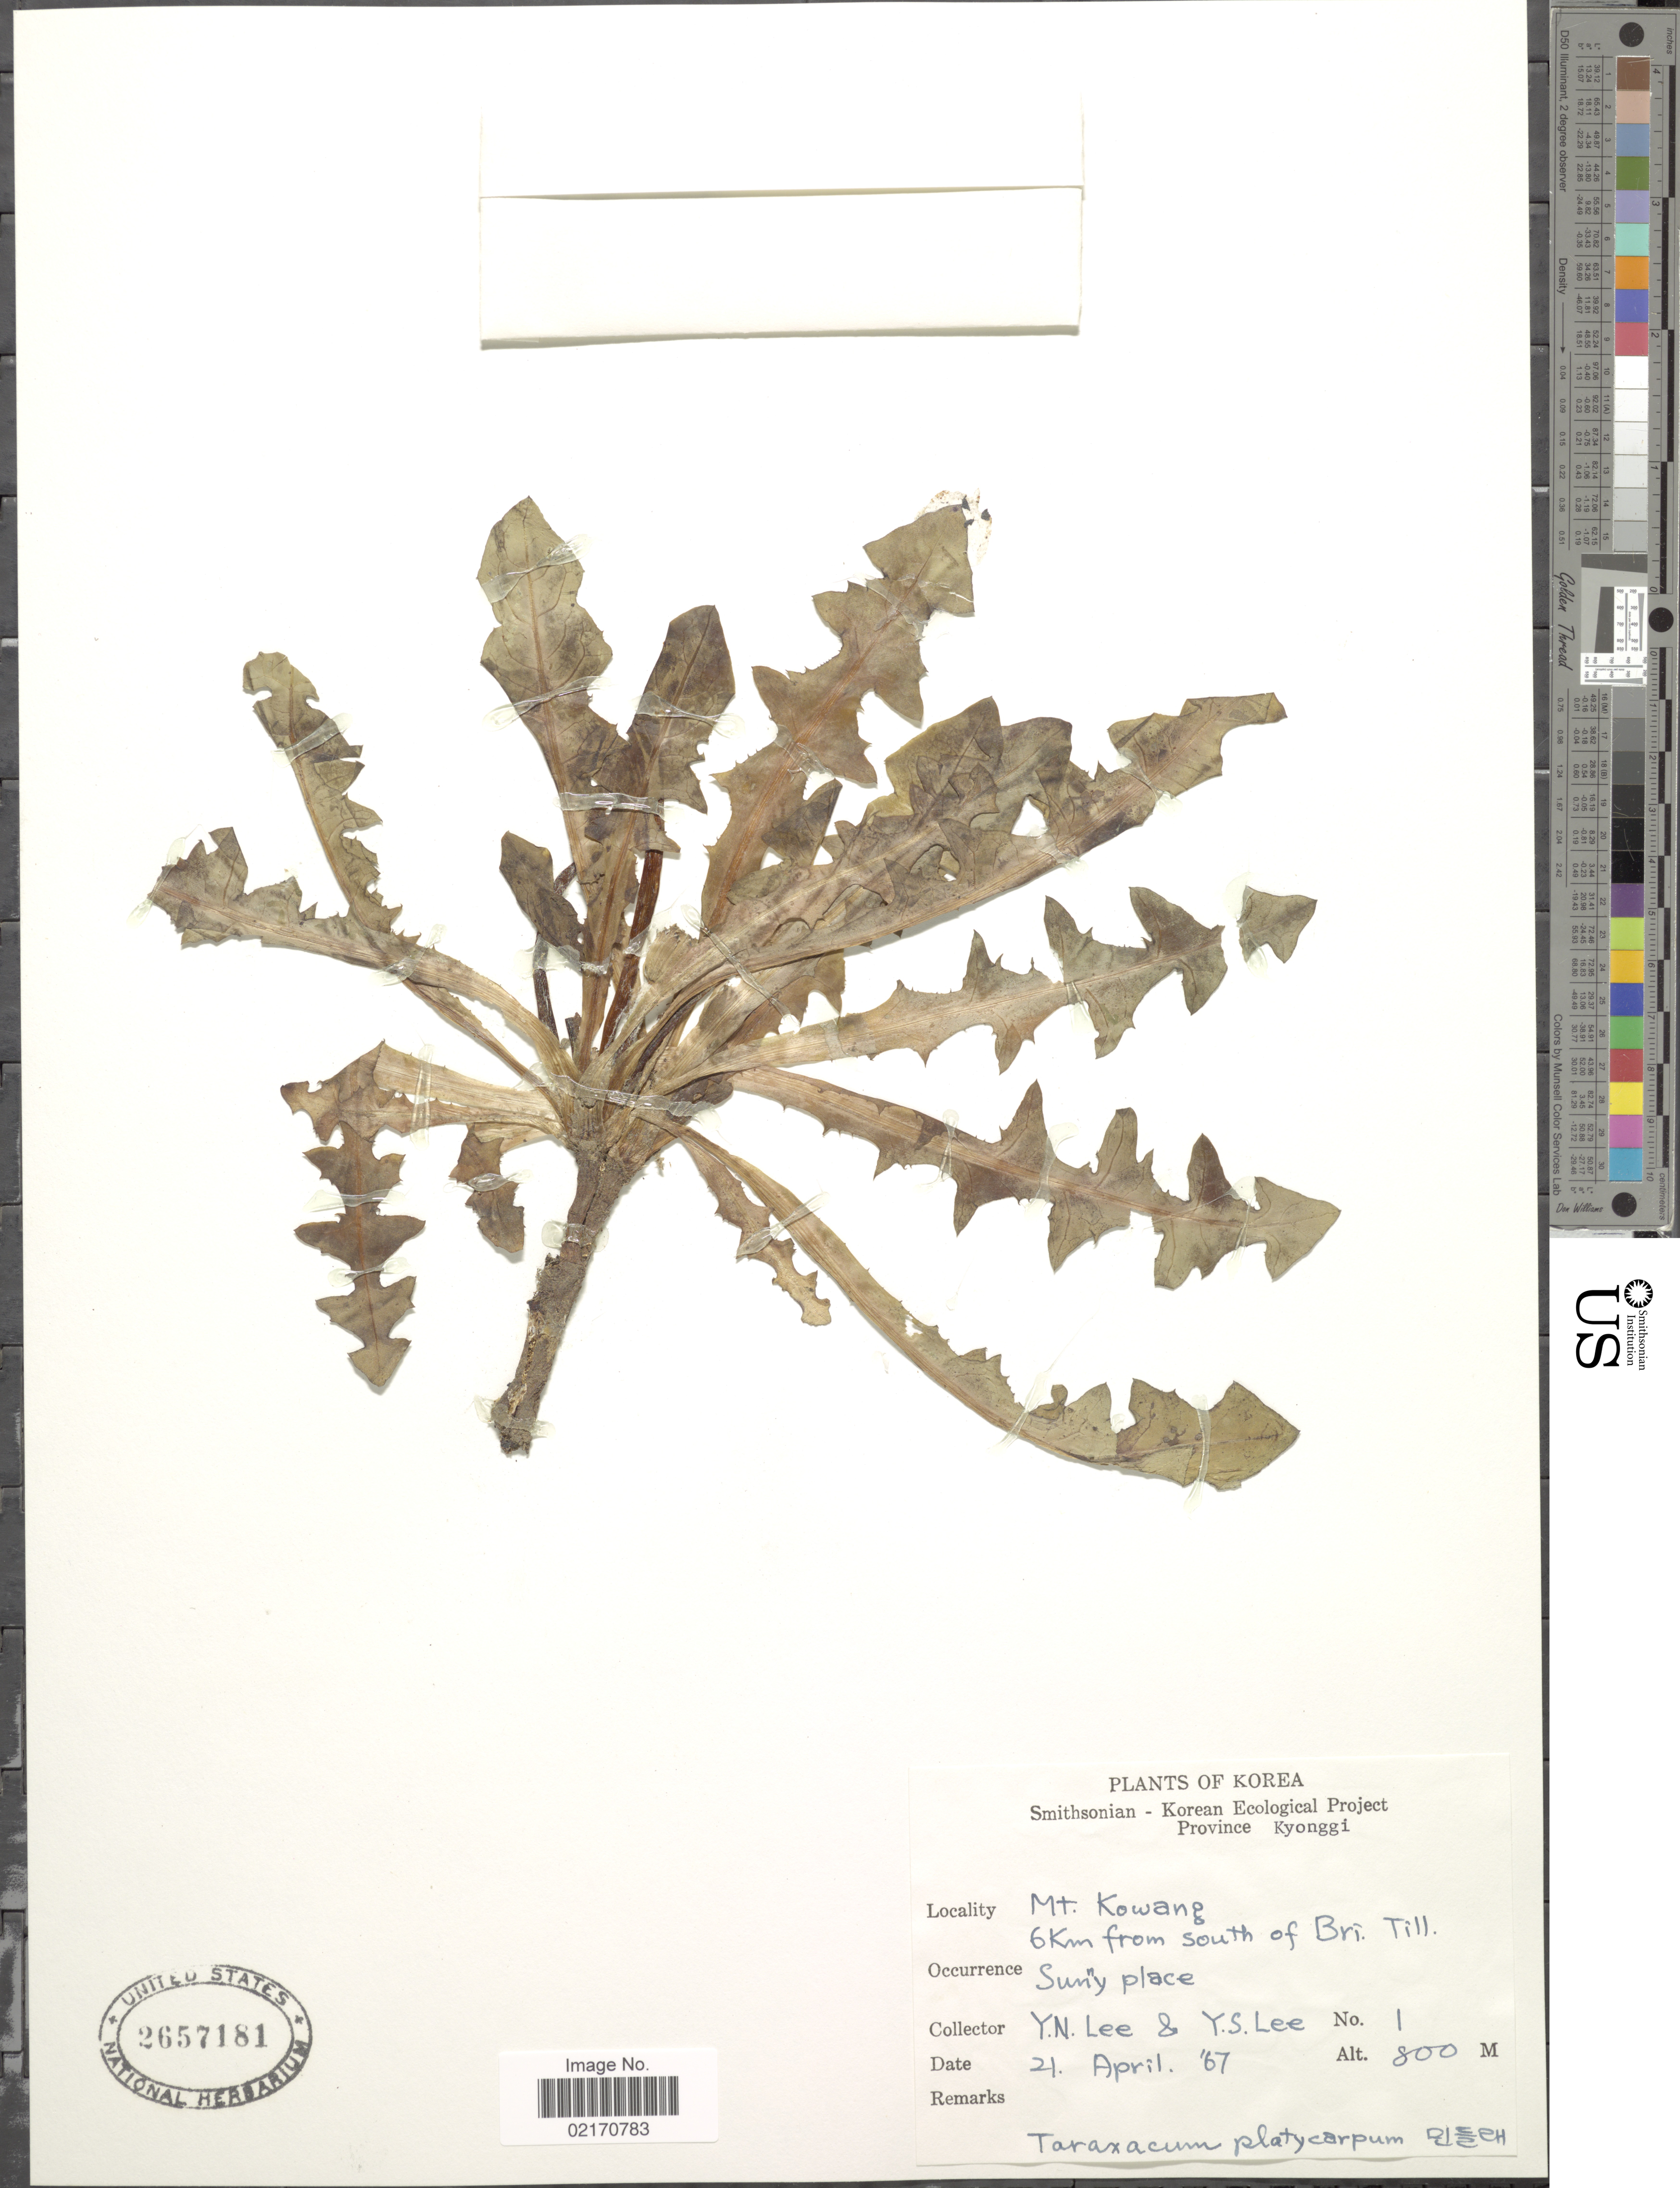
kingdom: Plantae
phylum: Tracheophyta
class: Magnoliopsida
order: Asterales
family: Asteraceae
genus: Taraxacum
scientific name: Taraxacum platycarpum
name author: Dahlst.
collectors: Y. N. Lee & Y. S. Lee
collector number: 1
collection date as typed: Transcribed d/m/y: 21/4/67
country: South Korea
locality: Kyonggi, Mt. Kowang, 6 Km from south of Bri. Till, sunny place.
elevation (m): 800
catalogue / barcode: US 2657181